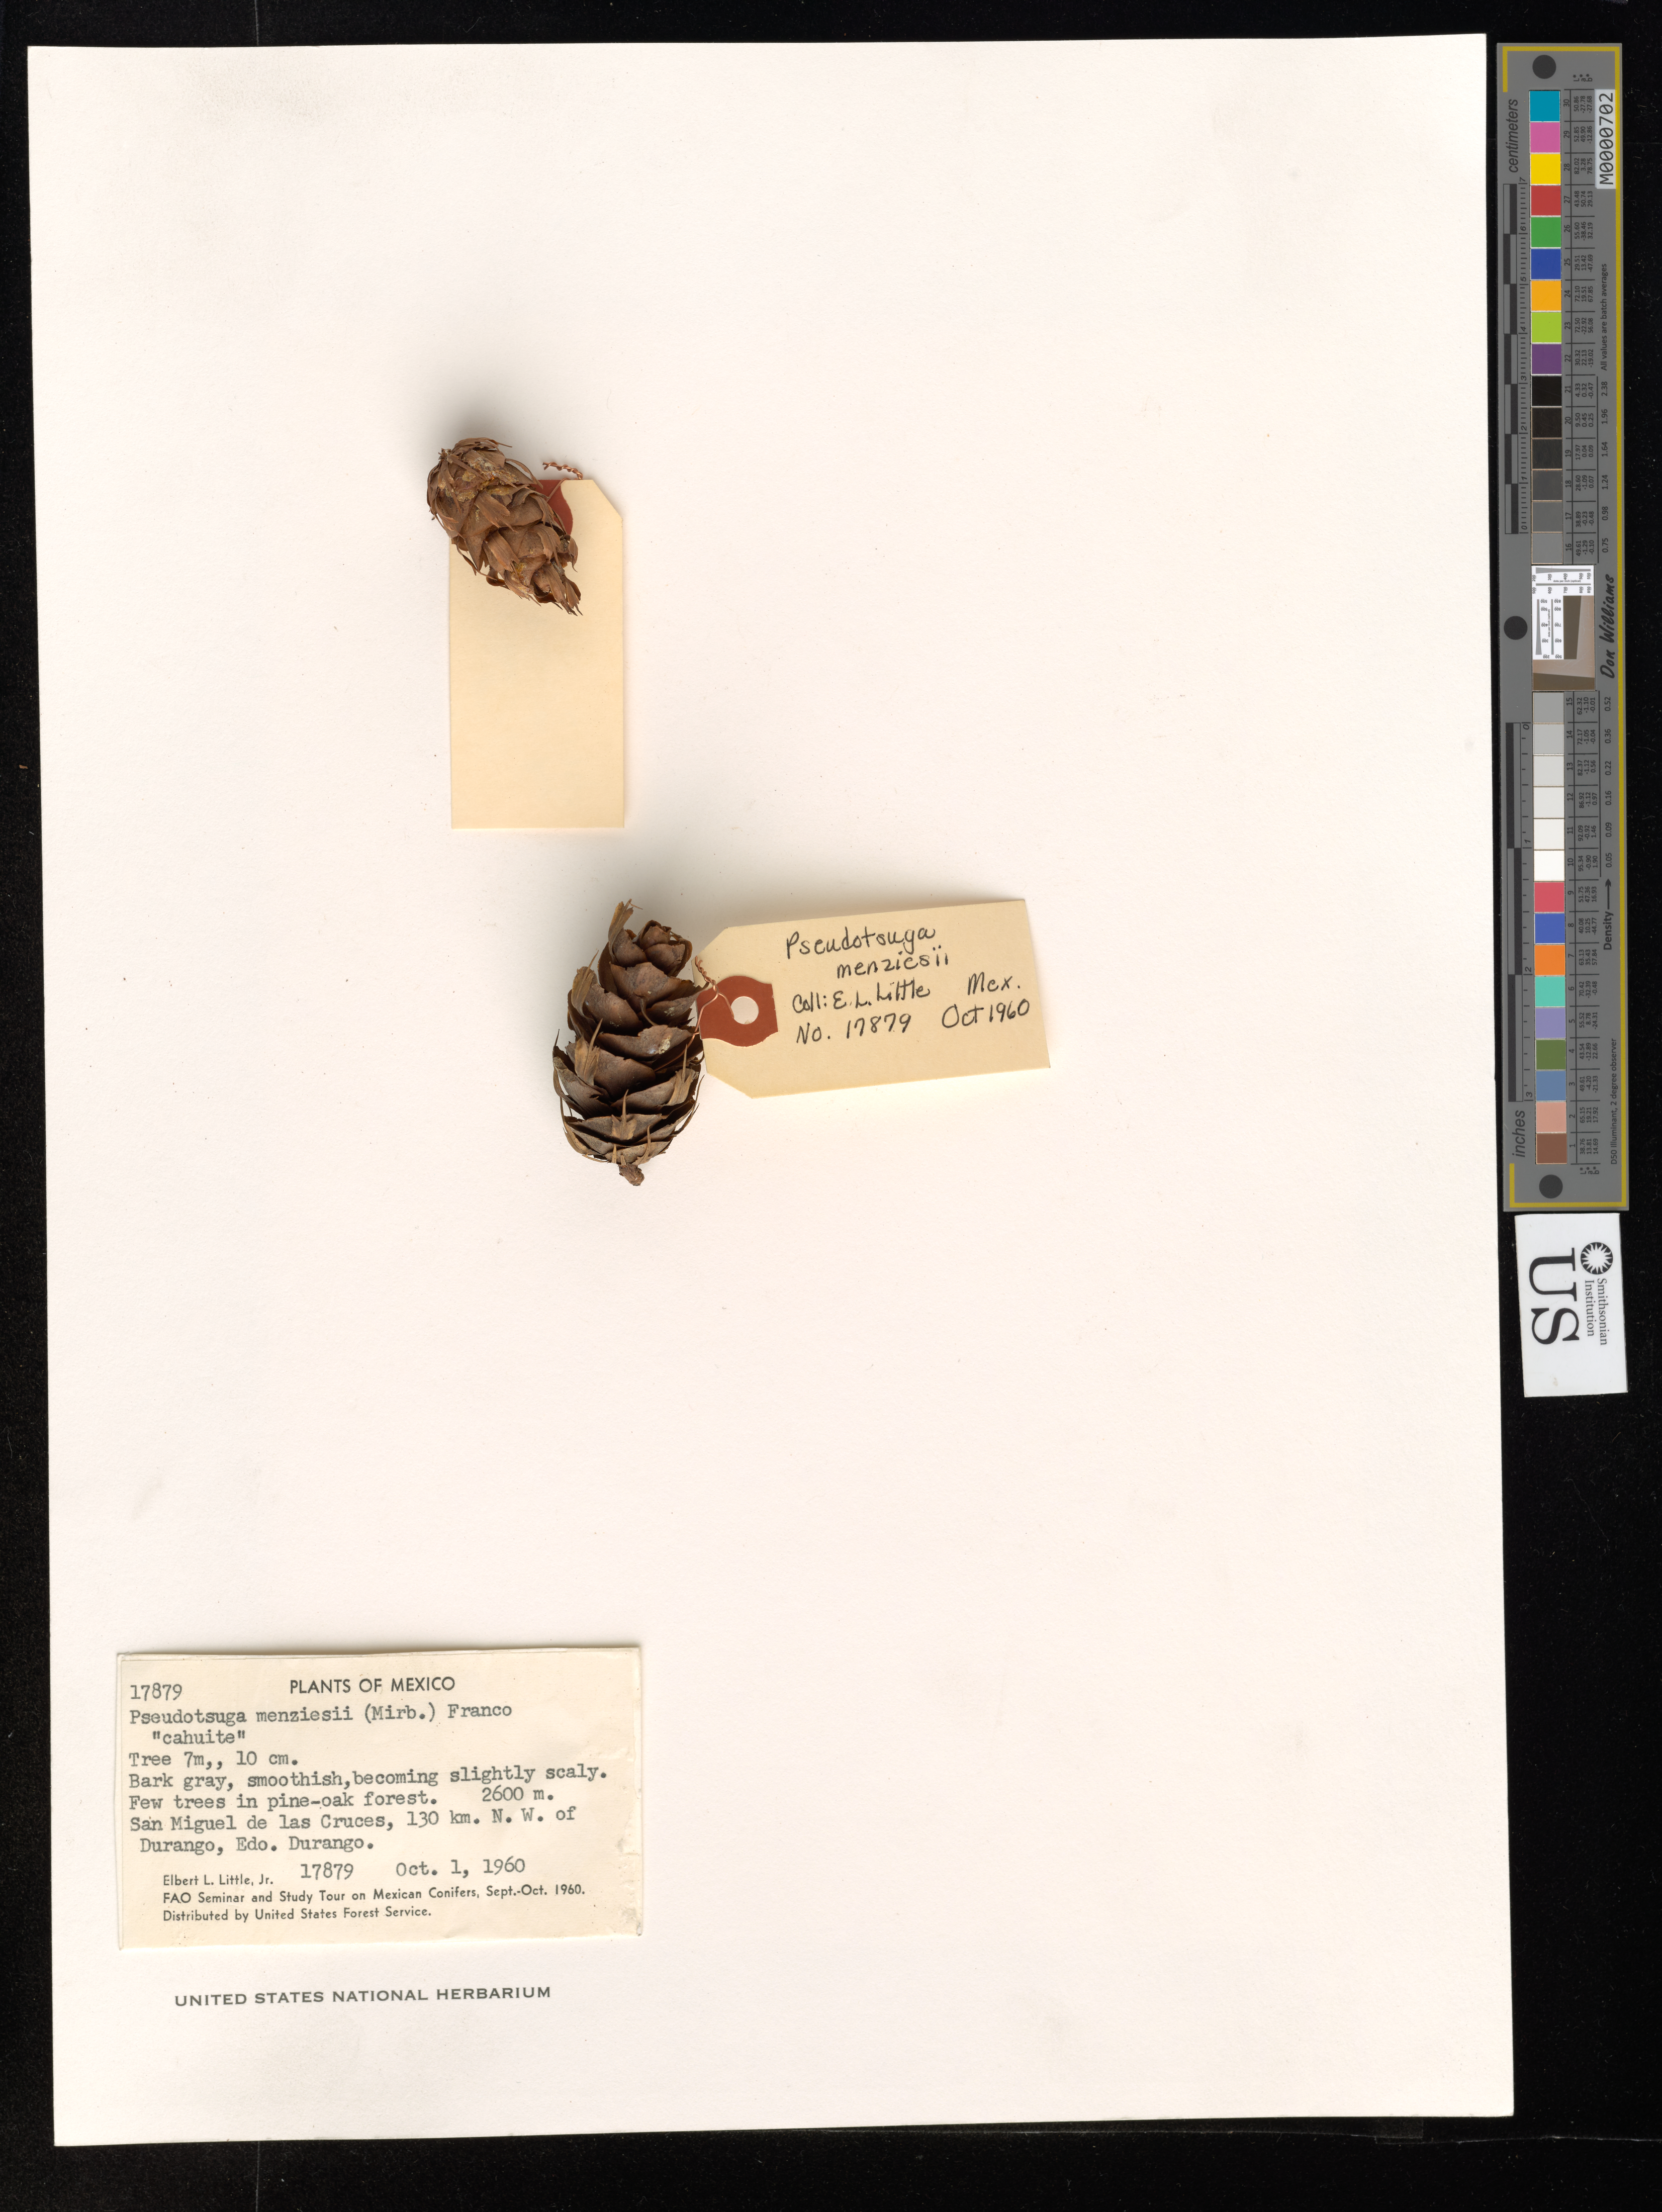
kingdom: Plantae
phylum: Tracheophyta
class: Pinopsida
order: Pinales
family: Pinaceae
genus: Pseudotsuga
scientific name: Pseudotsuga taxifolia var. glauca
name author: Sudw.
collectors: E. L. Little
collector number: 17879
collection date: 1960-10-01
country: Mexico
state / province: Durango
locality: San Miguel de las Cruces, 130 km. N.W. of Durango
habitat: Pine-oak forest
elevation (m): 2600